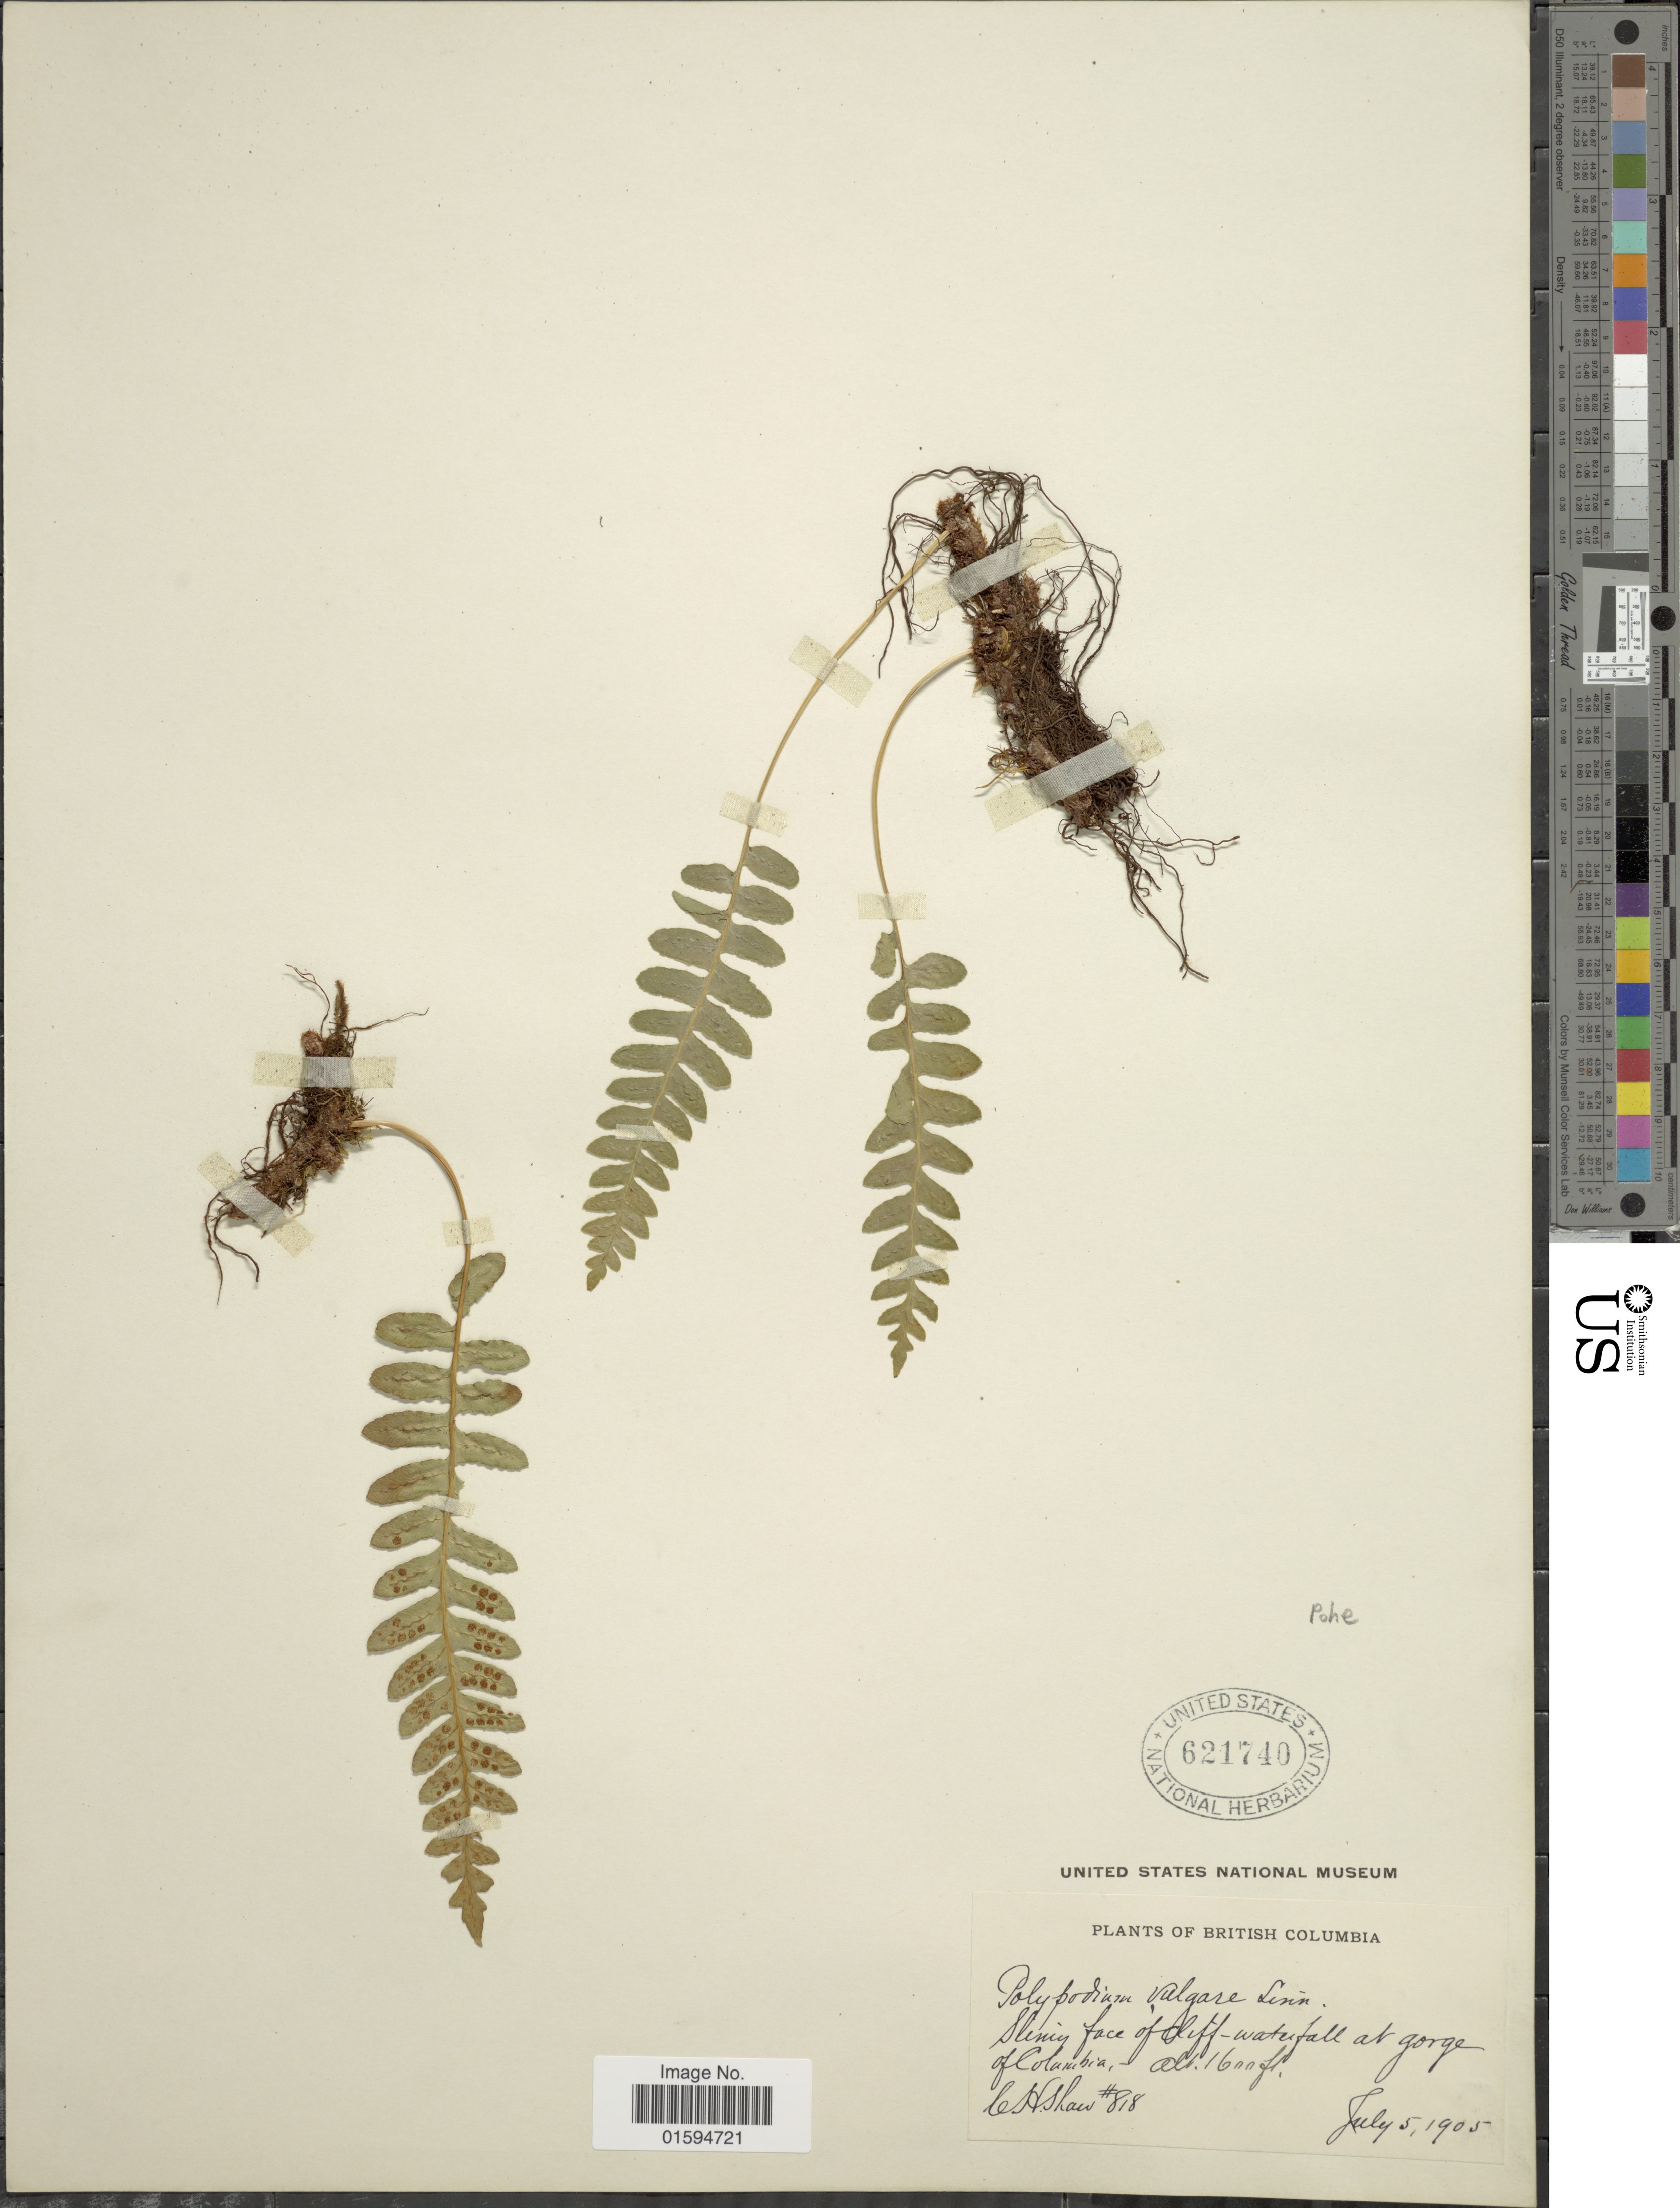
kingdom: Plantae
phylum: Tracheophyta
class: Polypodiopsida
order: Polypodiales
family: Polypodiaceae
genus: Polypodium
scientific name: Polypodium hesperium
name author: Maxon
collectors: C. H. Shaw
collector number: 818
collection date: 1905-07-05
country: Canada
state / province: British Columbia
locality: Slenig face of Cliff - Waterfall at Gorge of Colombia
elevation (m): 488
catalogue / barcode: US 621740